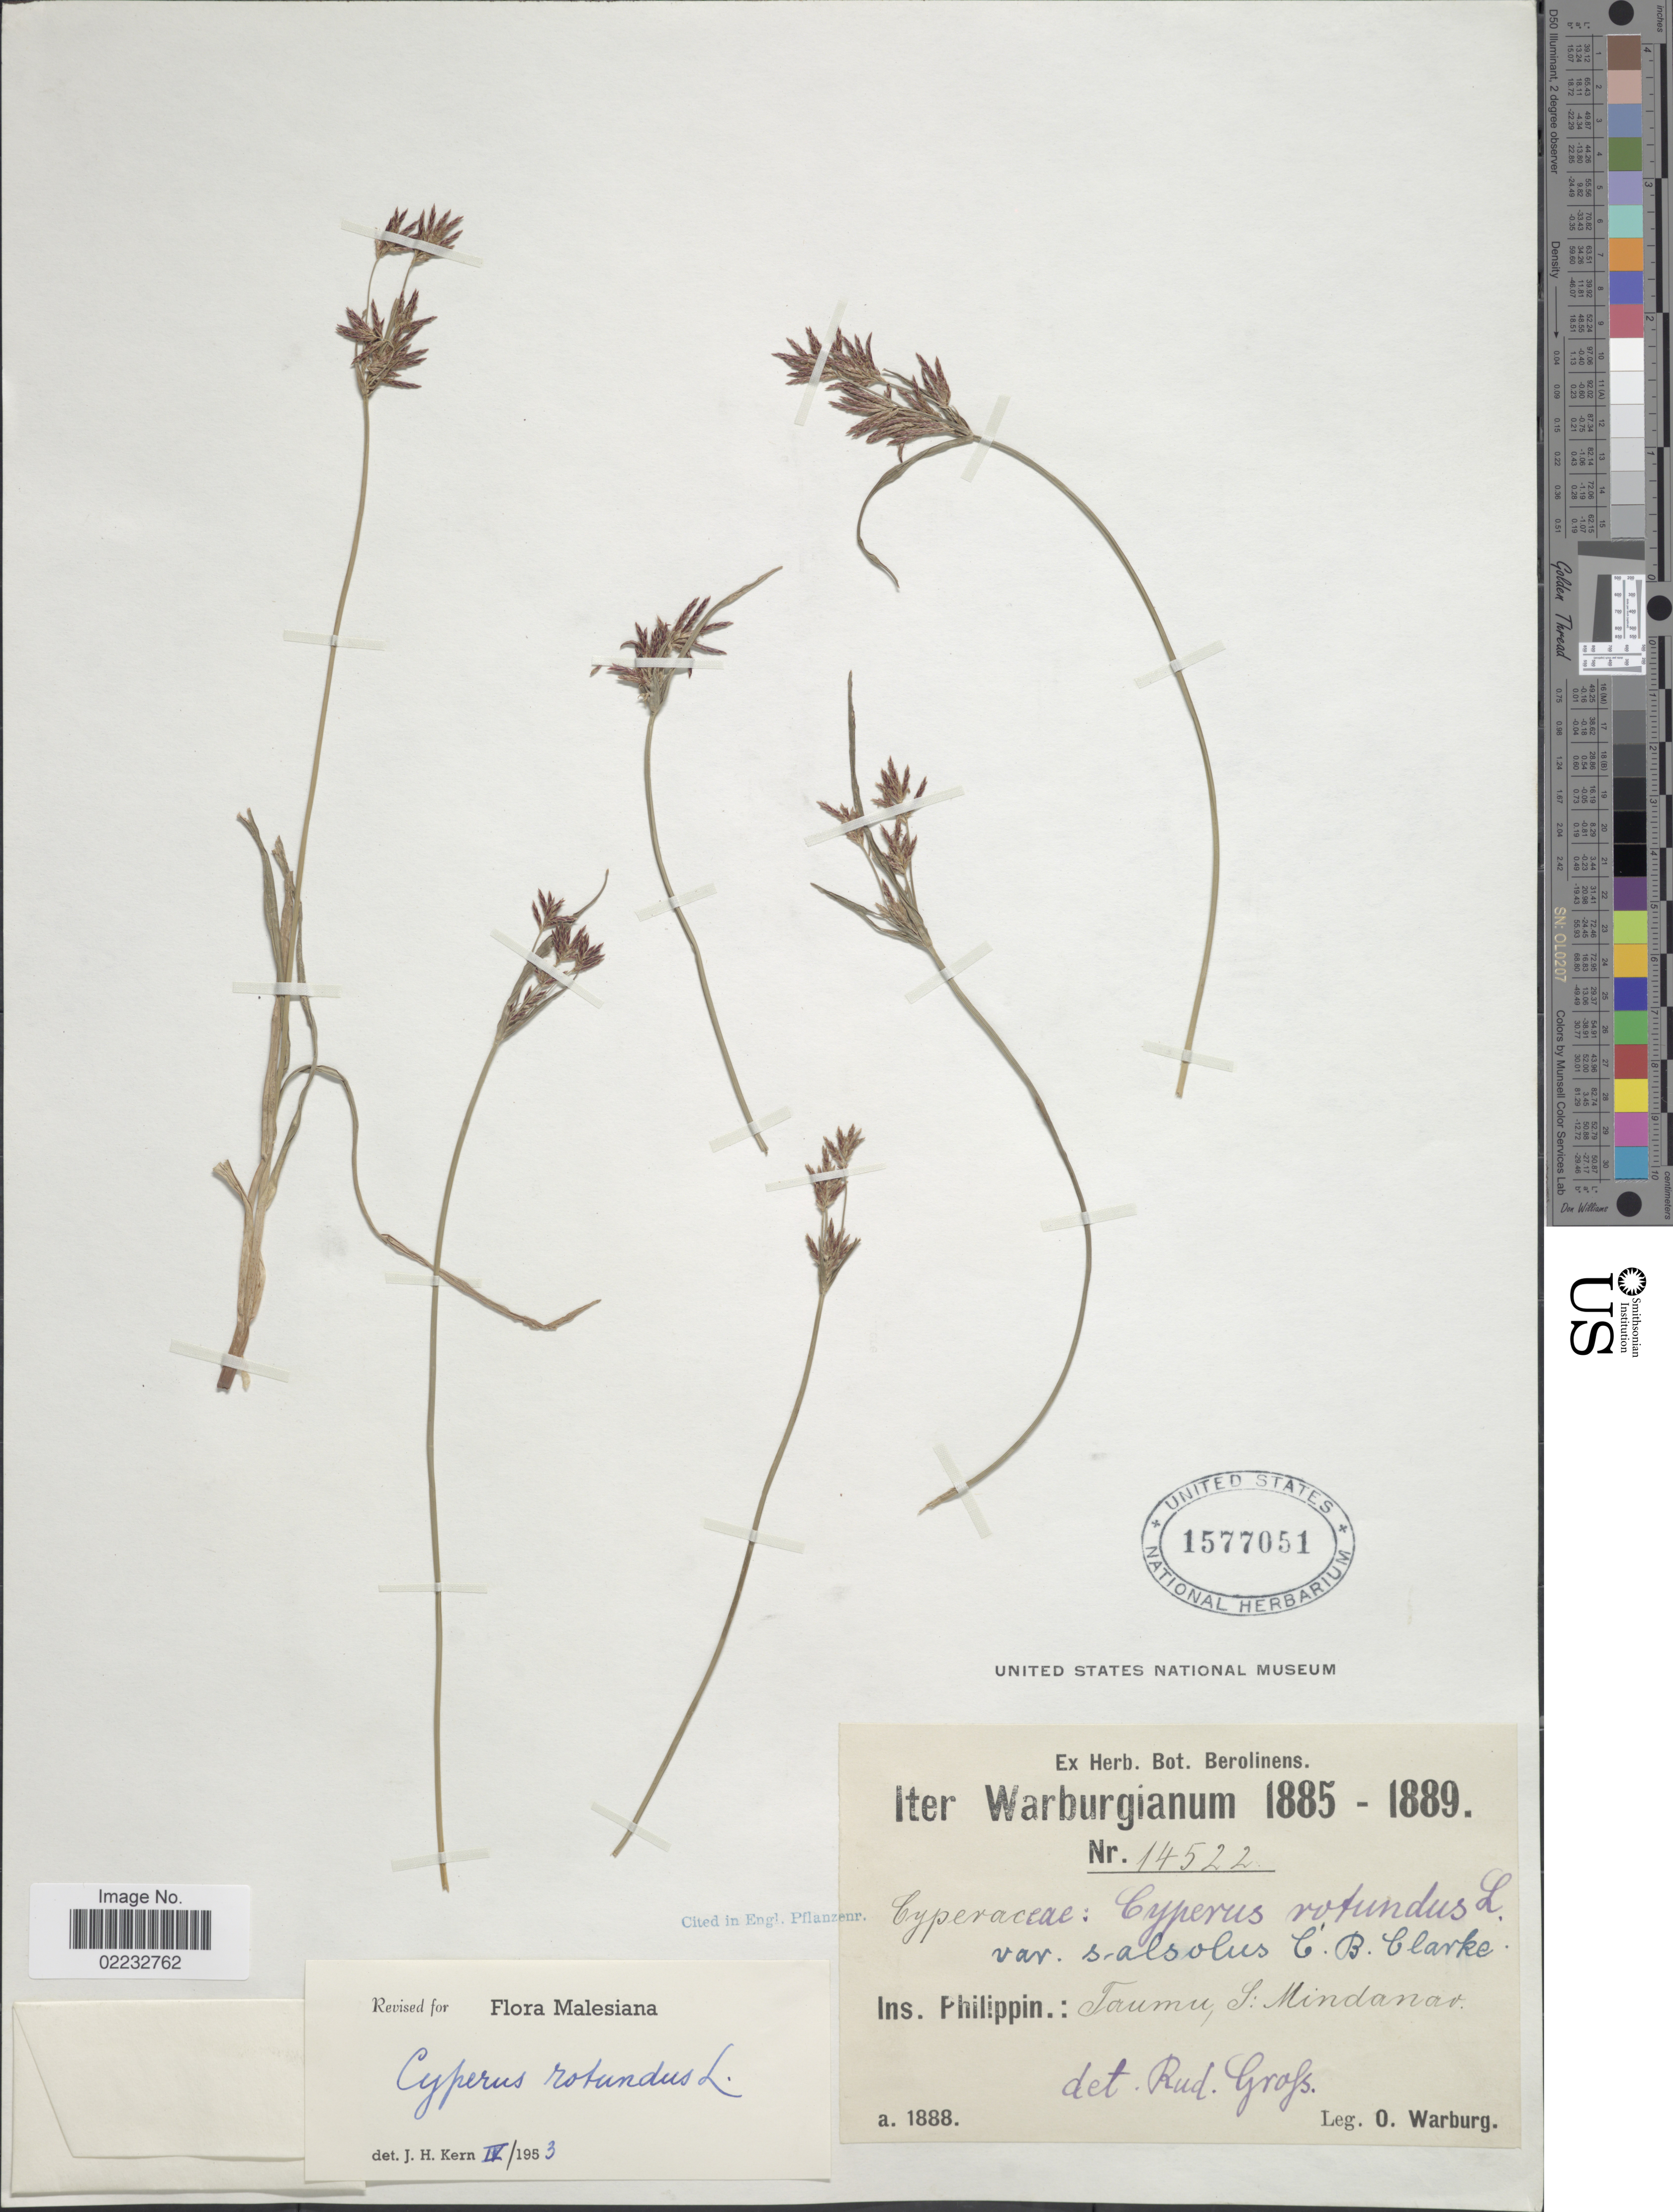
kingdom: Plantae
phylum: Tracheophyta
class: Liliopsida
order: Poales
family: Cyperaceae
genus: Cyperus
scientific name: Cyperus rotundus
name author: L.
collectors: O. Warburg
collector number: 14522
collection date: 1888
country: Philippines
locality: Taumu, S. Mindanao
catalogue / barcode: US 1577051